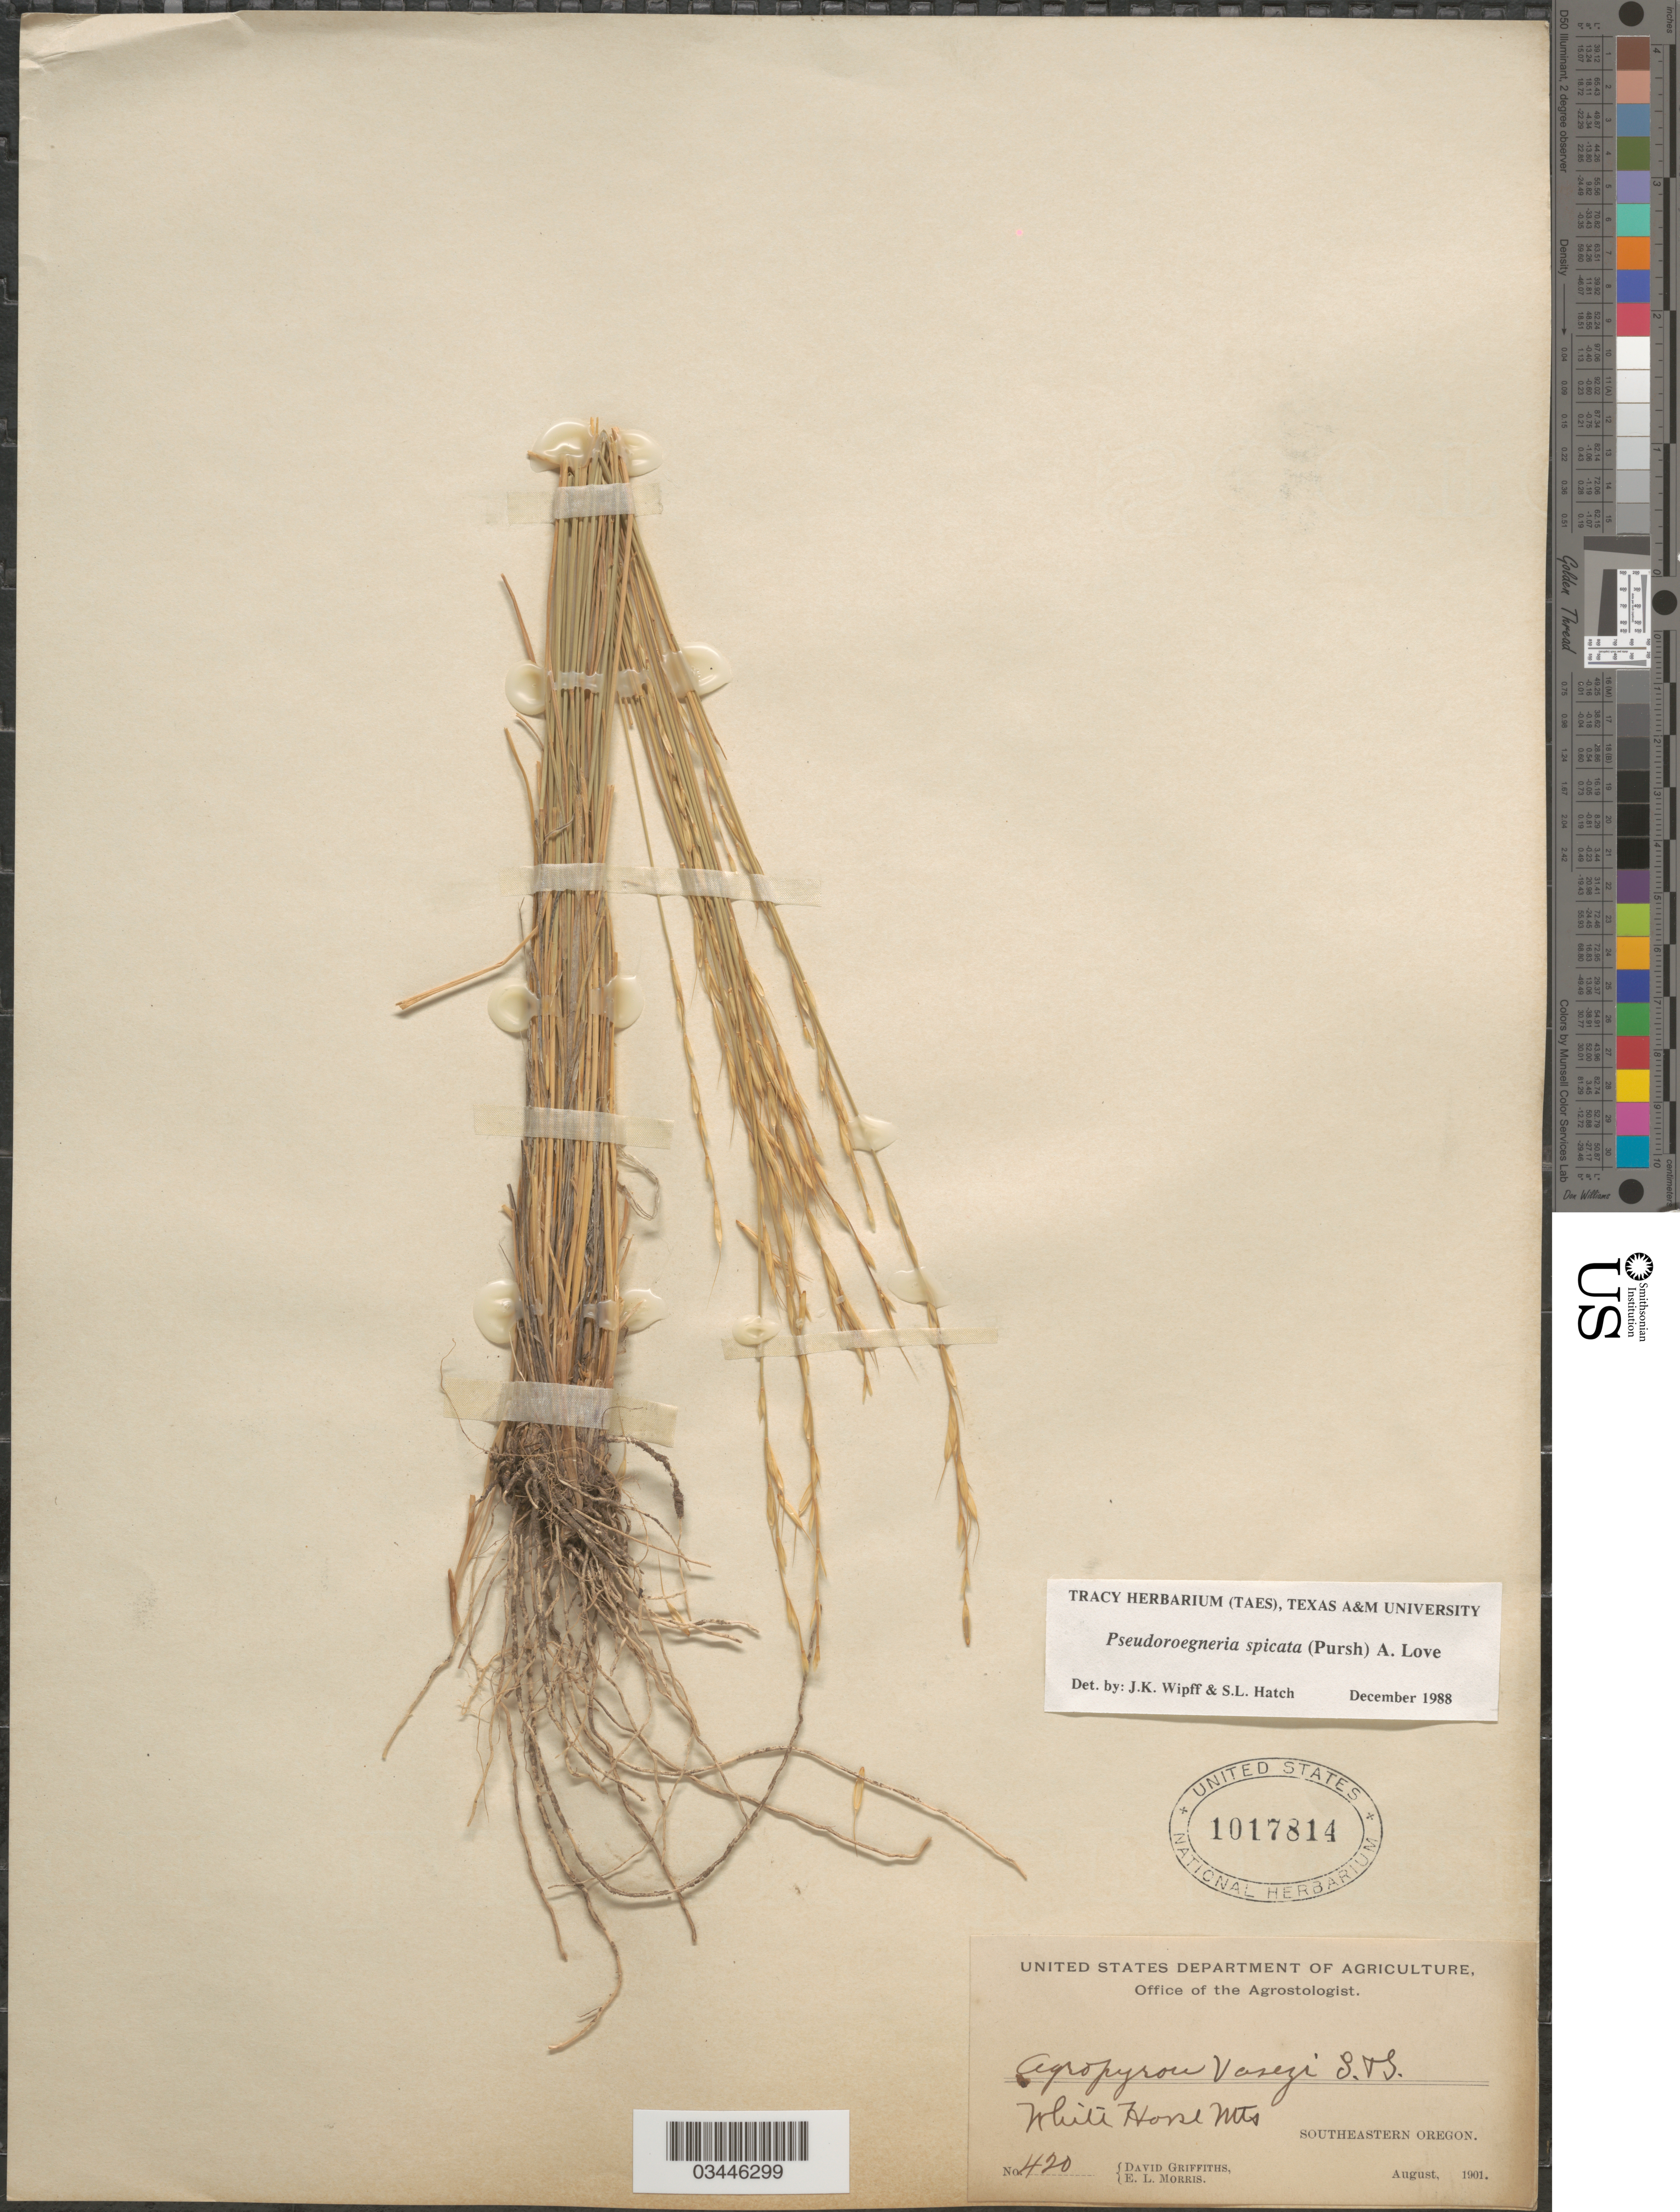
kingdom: Plantae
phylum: Tracheophyta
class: Liliopsida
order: Poales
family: Poaceae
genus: Pseudoroegneria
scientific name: Pseudoroegneria spicata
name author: (Pursh) Á. Löve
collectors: D. Griffiths & E. Morris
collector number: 420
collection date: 1901-08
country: United States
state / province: Oregon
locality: White Horse Mts. Southeastern Oregon.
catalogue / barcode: US 1017814